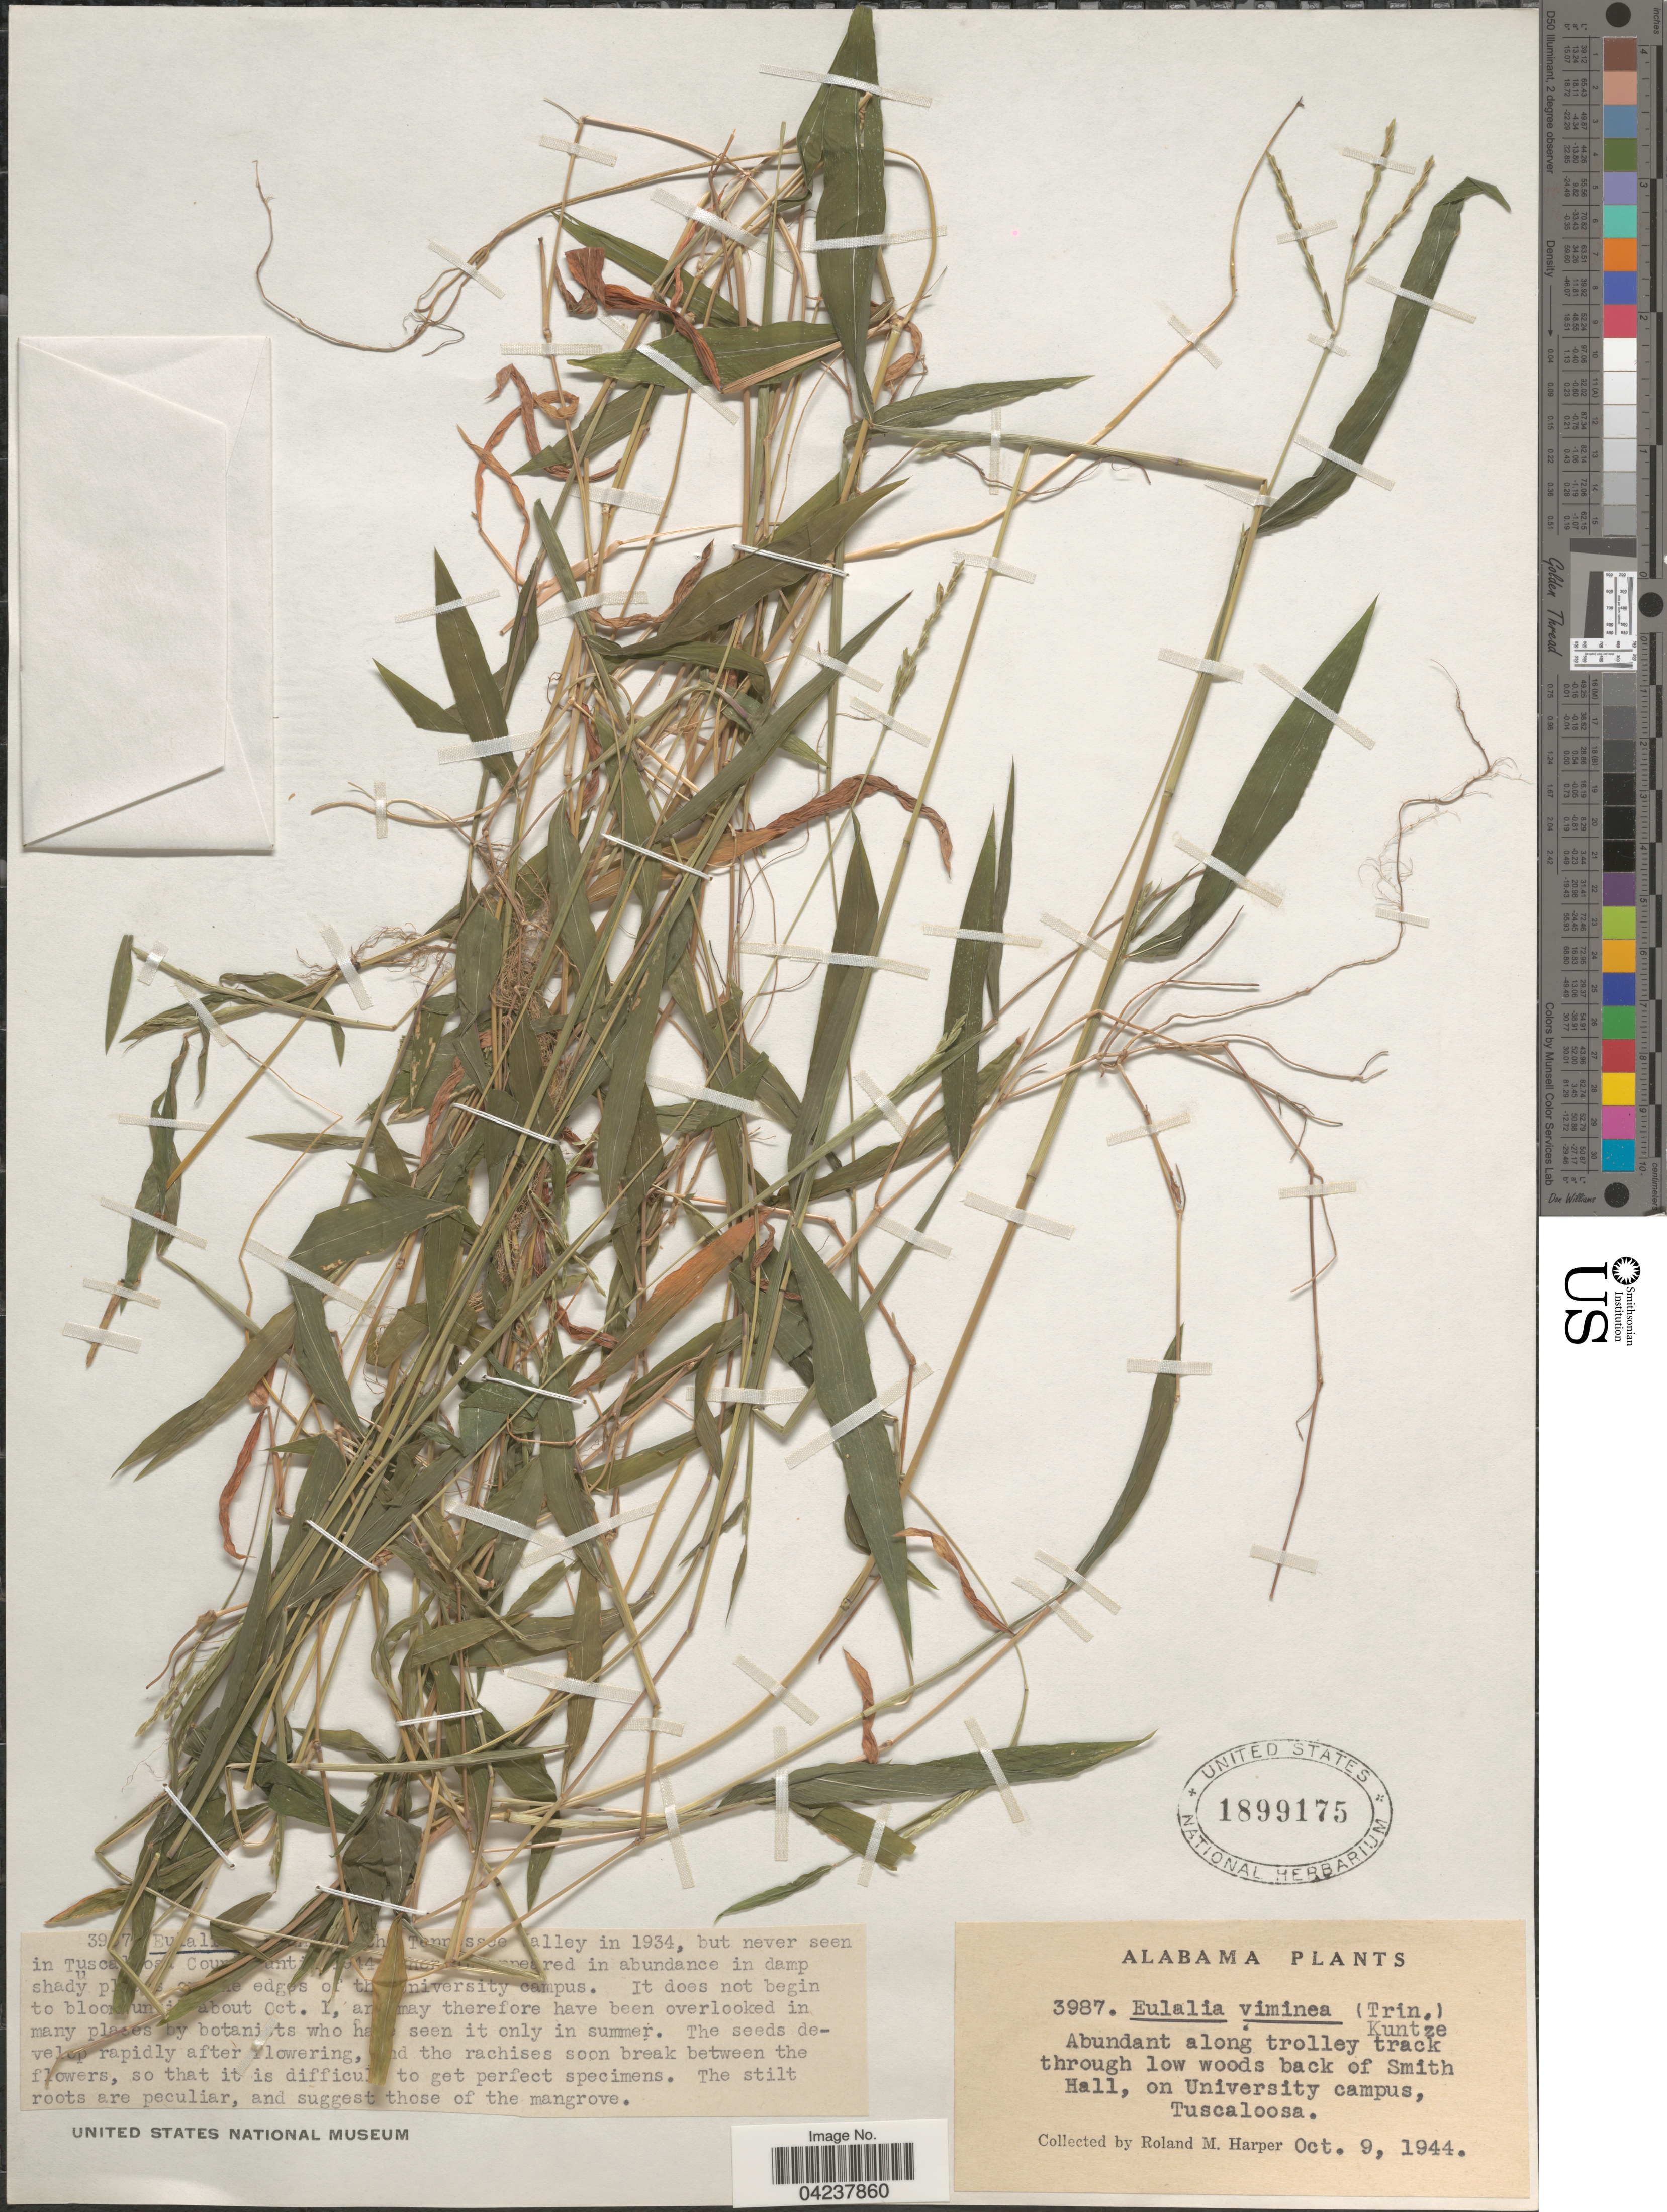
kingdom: Plantae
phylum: Tracheophyta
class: Liliopsida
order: Poales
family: Poaceae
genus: Microstegium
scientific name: Microstegium vimineum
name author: (Trin.) A. Camus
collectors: R. M. Harper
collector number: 3987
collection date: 1944-10-09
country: United States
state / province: Alabama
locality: Abundant along trolley track through low woods back of Smith Hall, on University campus, Tuscaloosa.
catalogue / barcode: US 1899175